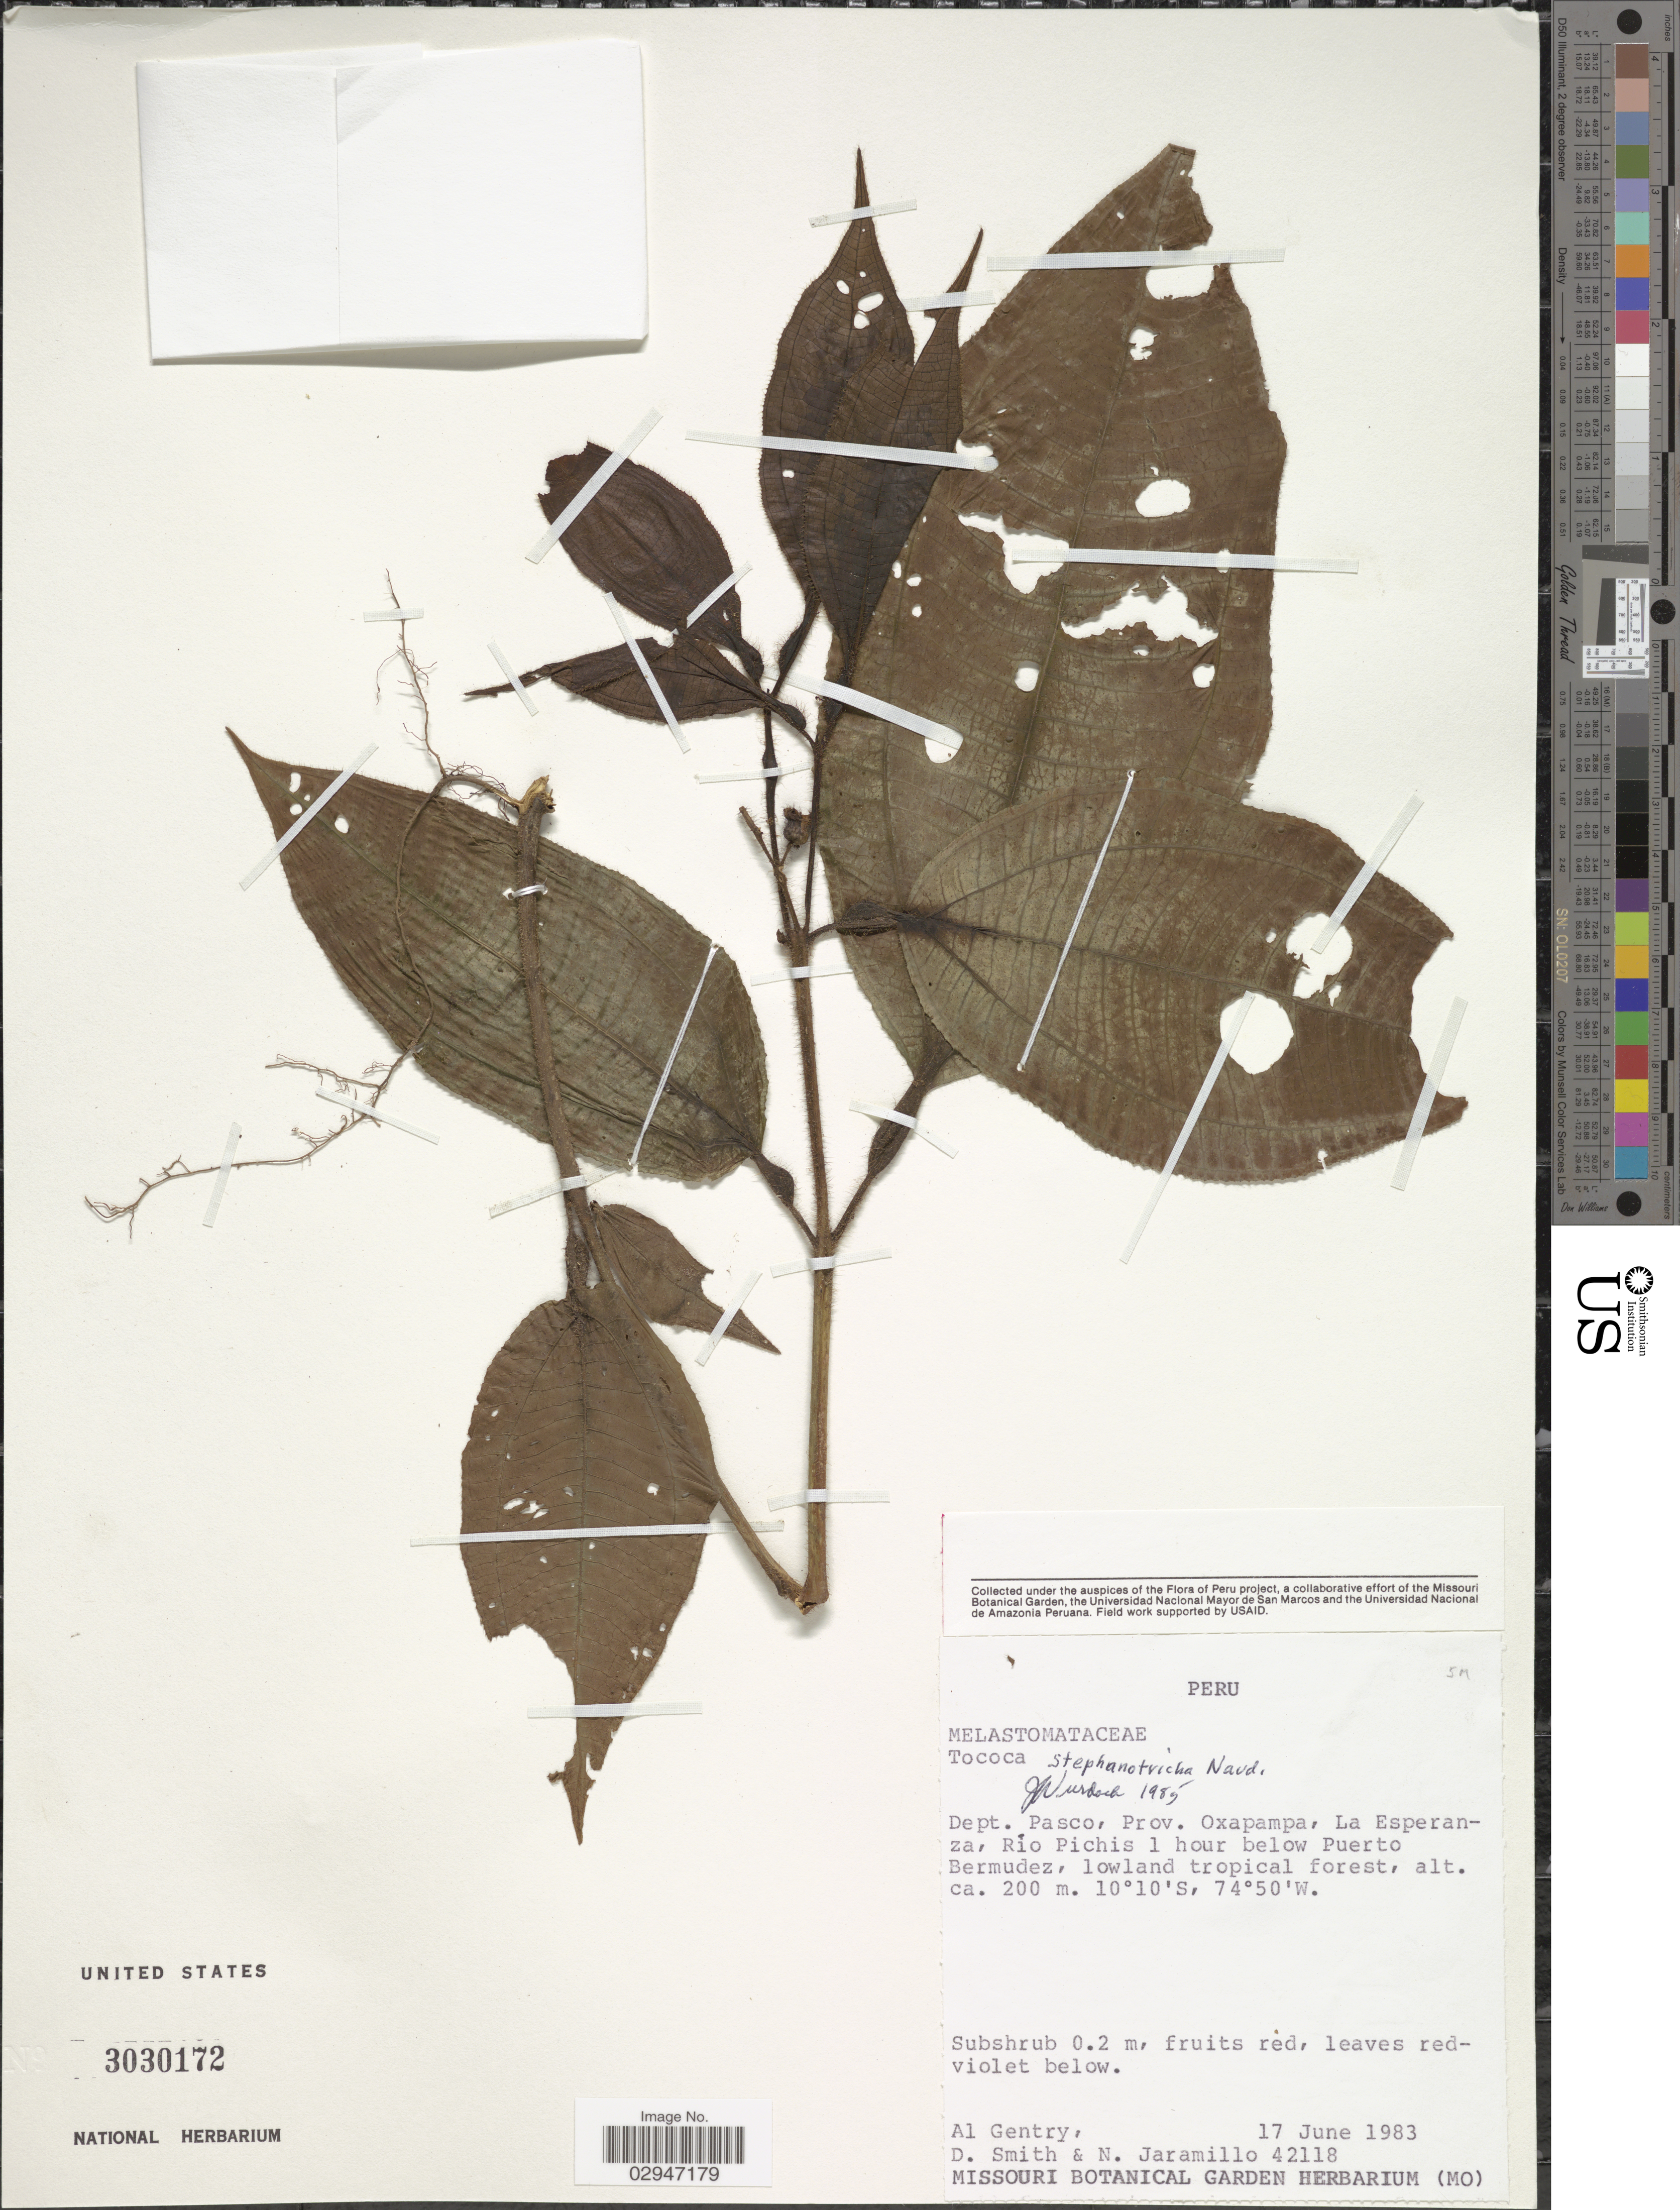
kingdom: Plantae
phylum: Tracheophyta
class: Magnoliopsida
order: Myrtales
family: Melastomataceae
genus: Tococa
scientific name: Tococa stephanotricha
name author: Naudin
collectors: A. H. Gentry, D. Smith & N. Jaramillo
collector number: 42118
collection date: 1983-06-17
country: Peru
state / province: Pasco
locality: Dept. Pasco, Prov. Oxapampa, La Esperanza, Río Pichis 1 hour below Puerto Bermudez.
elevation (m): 200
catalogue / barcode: US 3030172